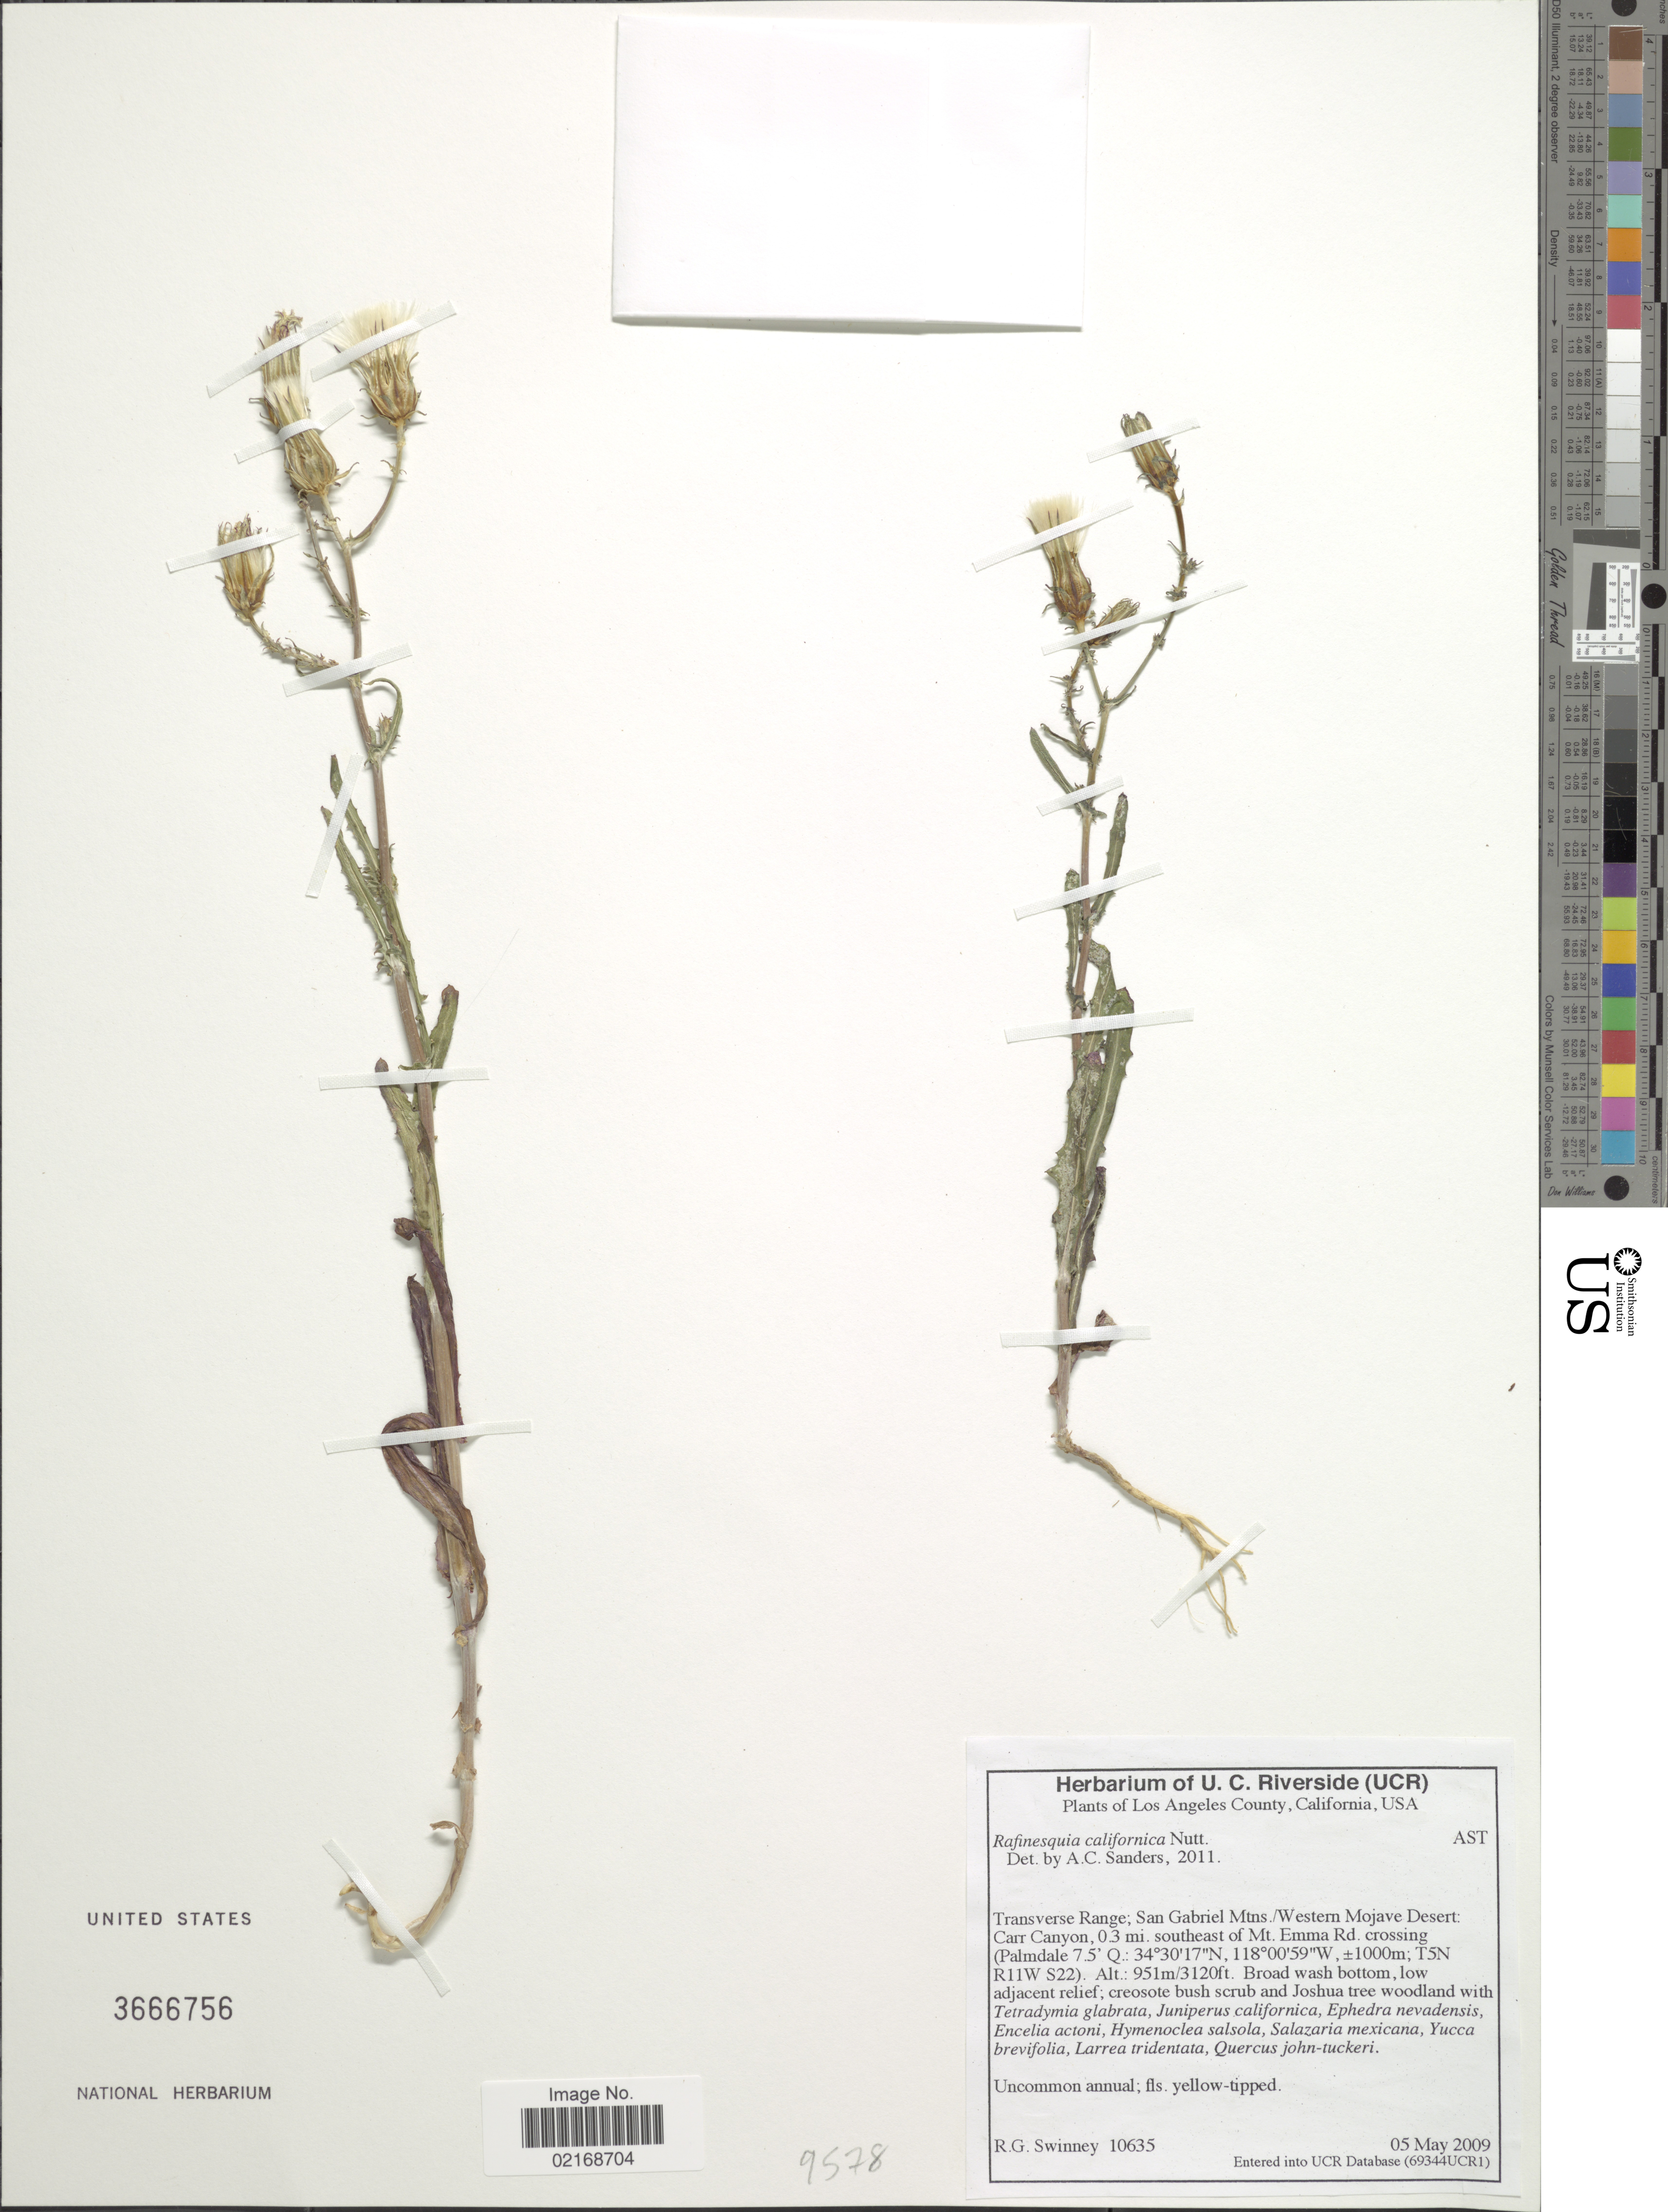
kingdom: Plantae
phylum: Tracheophyta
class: Magnoliopsida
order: Asterales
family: Asteraceae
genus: Rafinesquia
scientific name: Rafinesquia californica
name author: Nutt.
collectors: R. Swinney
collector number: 10635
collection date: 2009-05-05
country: United States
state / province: California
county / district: Los Angeles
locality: Los Angeles County, Transverse Range; San Gabriel Mtns/ Western Mojave Desert; Carr Canyon, 0.3 mi. southeast of Mt. Emma Rd. crossing (Palmdale 7.5' Q T5N R11W S22)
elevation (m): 951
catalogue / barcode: US 3666756